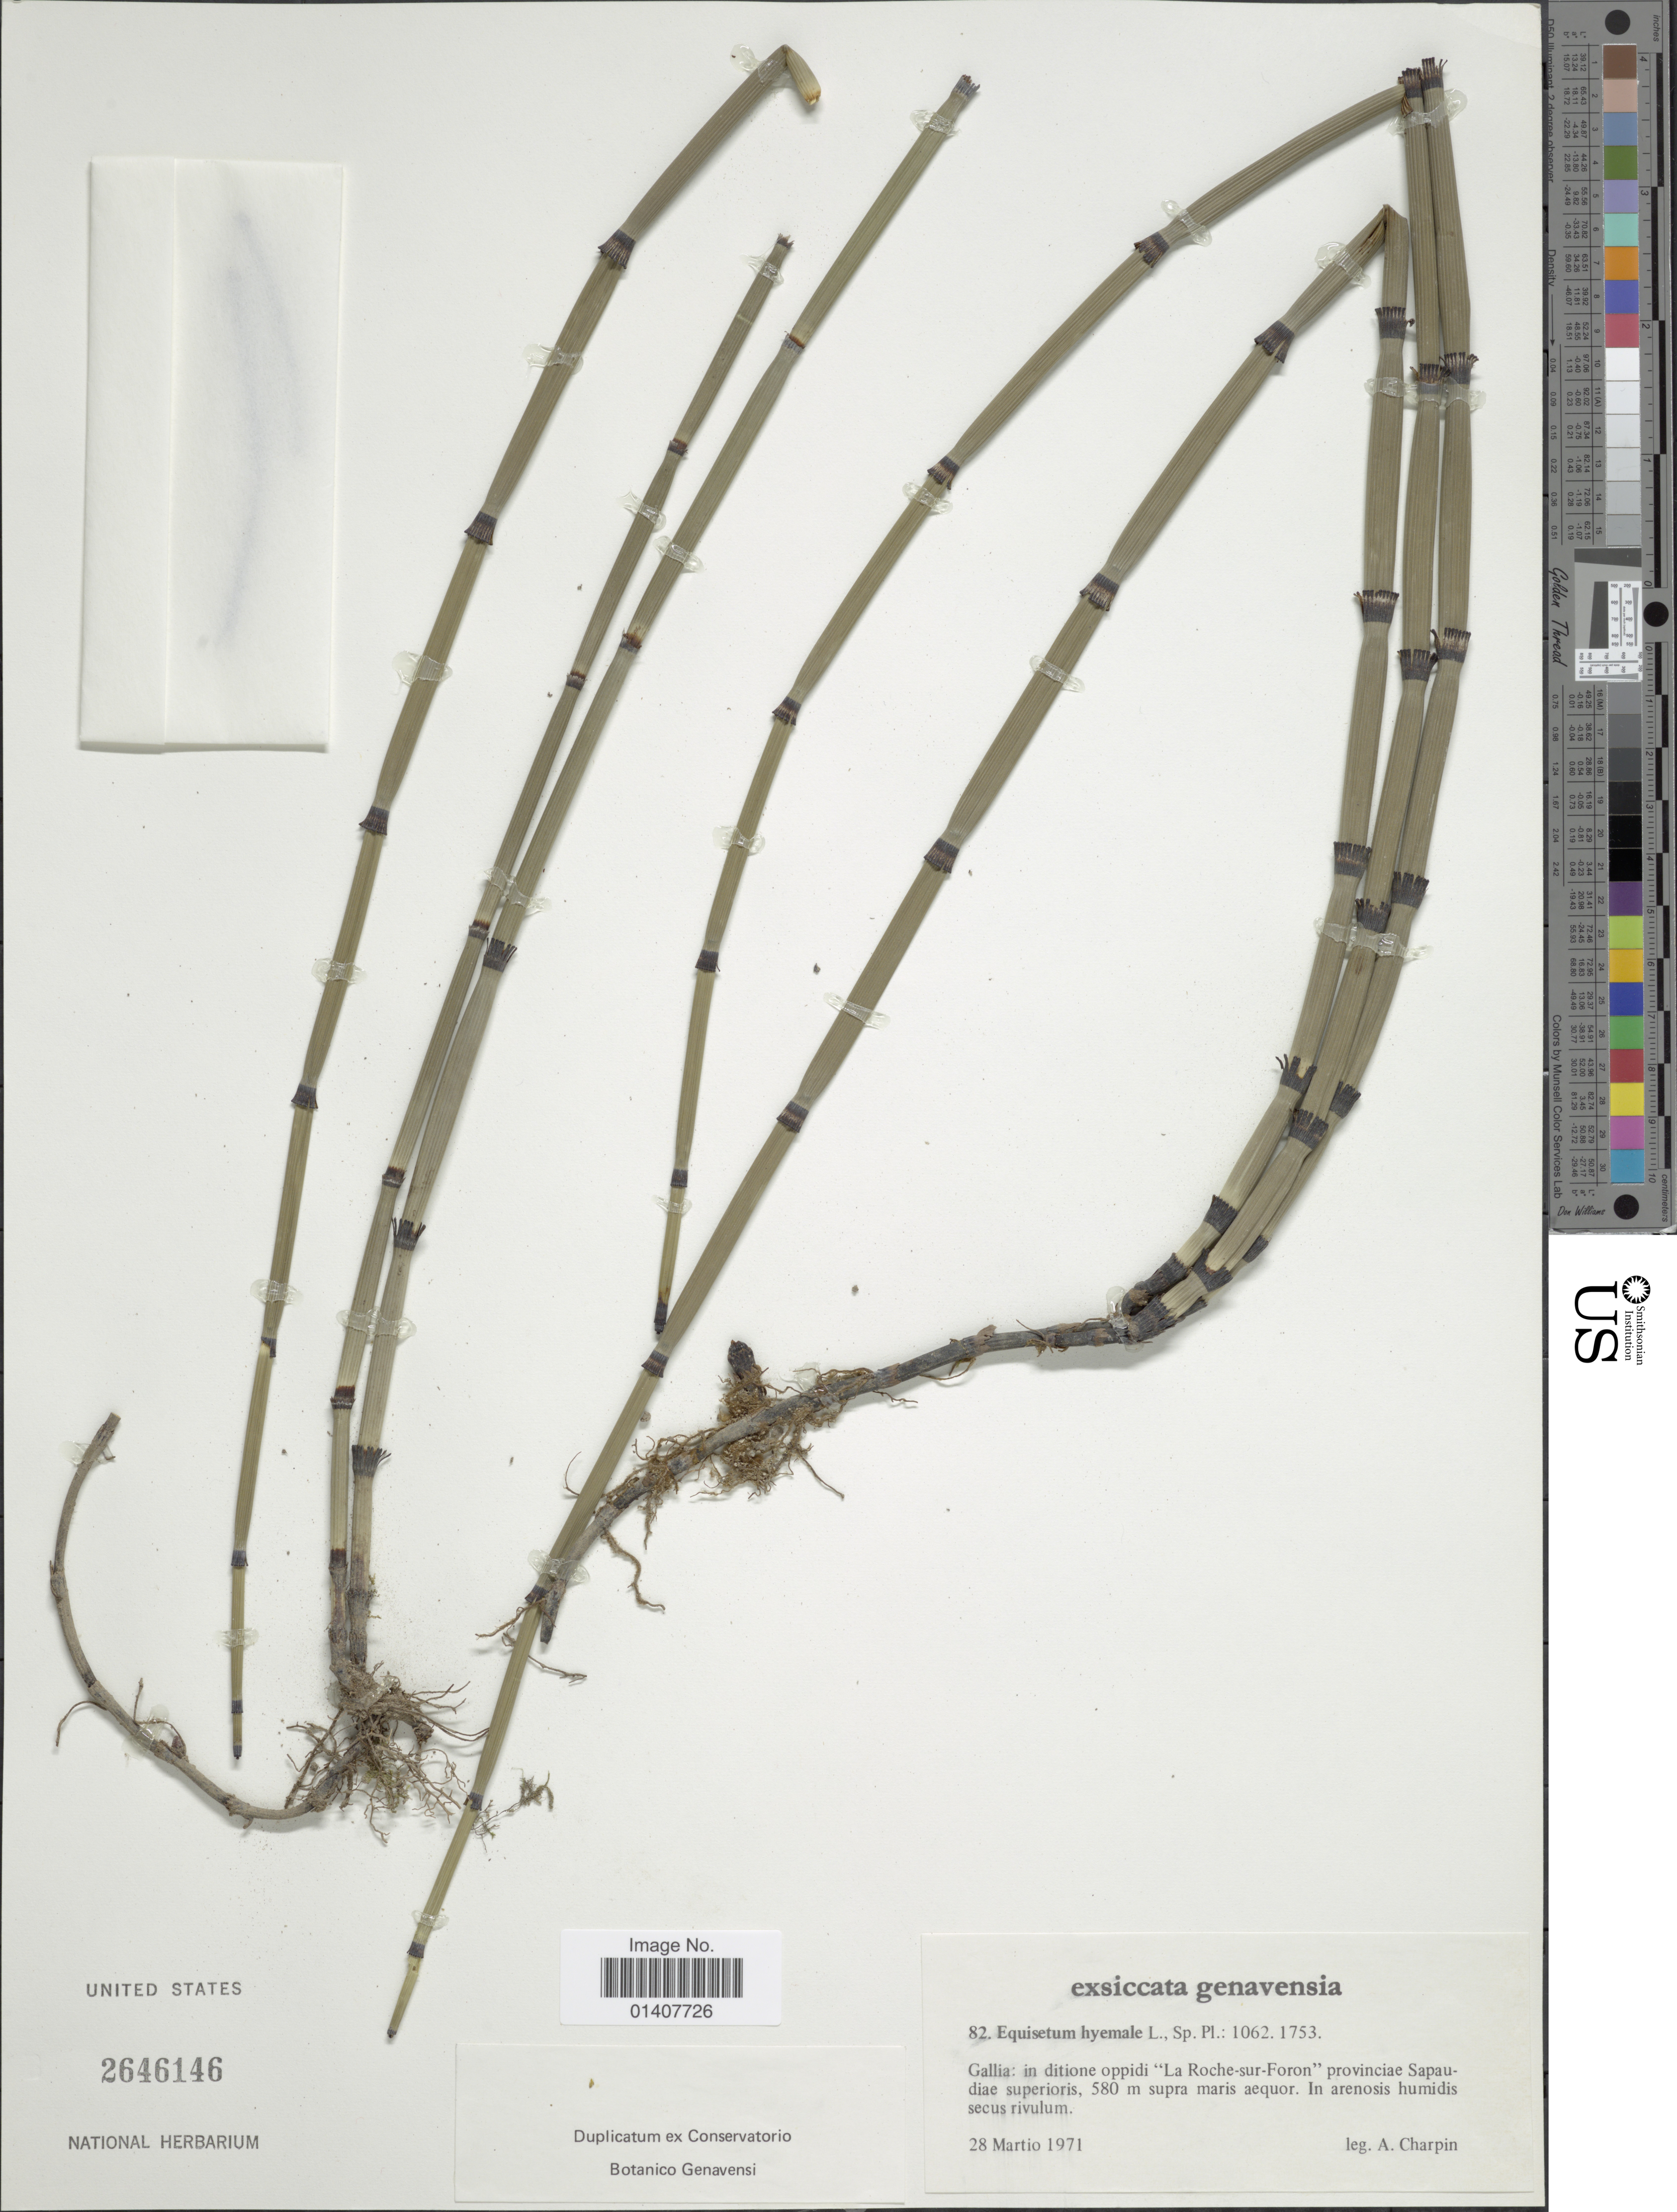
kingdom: Plantae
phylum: Tracheophyta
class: Polypodiopsida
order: Equisetales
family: Equisetaceae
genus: Equisetum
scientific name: Equisetum hyemale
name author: L.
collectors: A. Charpin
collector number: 82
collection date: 1971-03-28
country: France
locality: Gallia: in ditione oppidi "La Roche-sur-Foron"provinciae Sapaudiae superioris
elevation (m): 580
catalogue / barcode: US 2646146